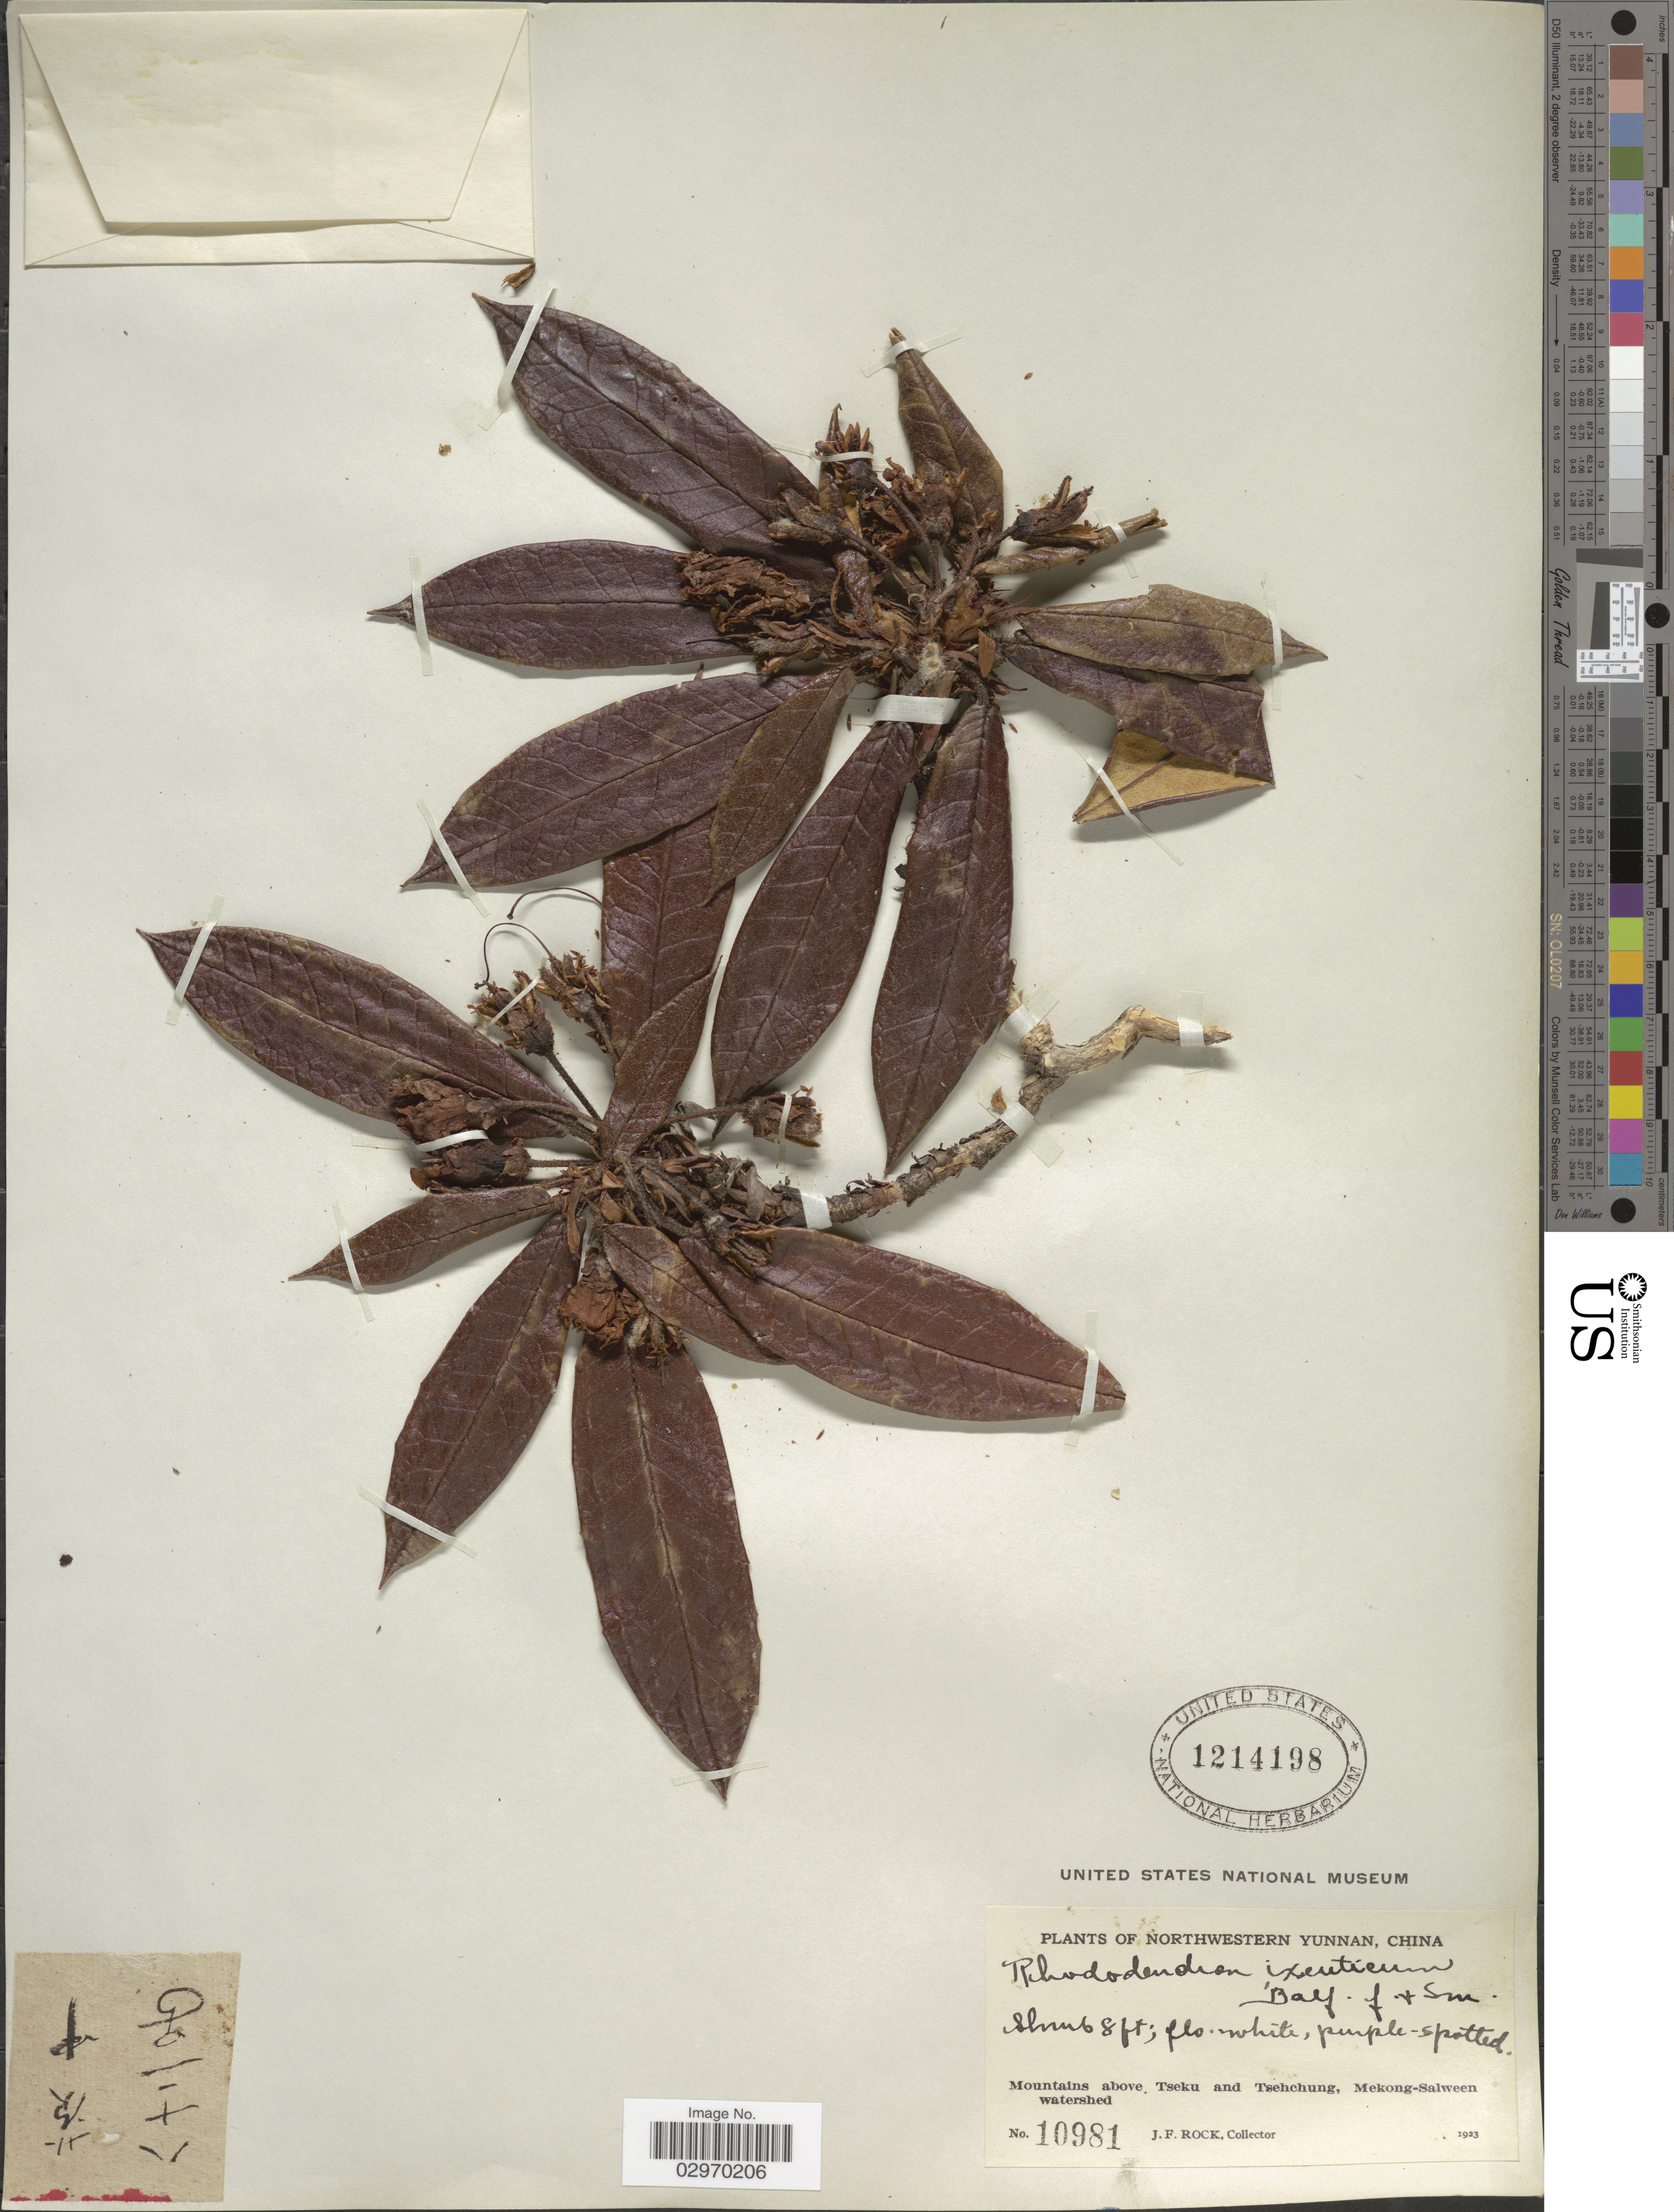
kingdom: Plantae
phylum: Tracheophyta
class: Magnoliopsida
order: Ericales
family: Ericaceae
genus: Rhododendron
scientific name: Rhododendron crinigerum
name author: Franch.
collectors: J. Rock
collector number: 10981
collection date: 1923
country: China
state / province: Yunnan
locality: Northwestern Yunnan. Mountains above Tseku and Tsehchung, Mekong-Salween watershed.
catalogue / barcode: US 1214198